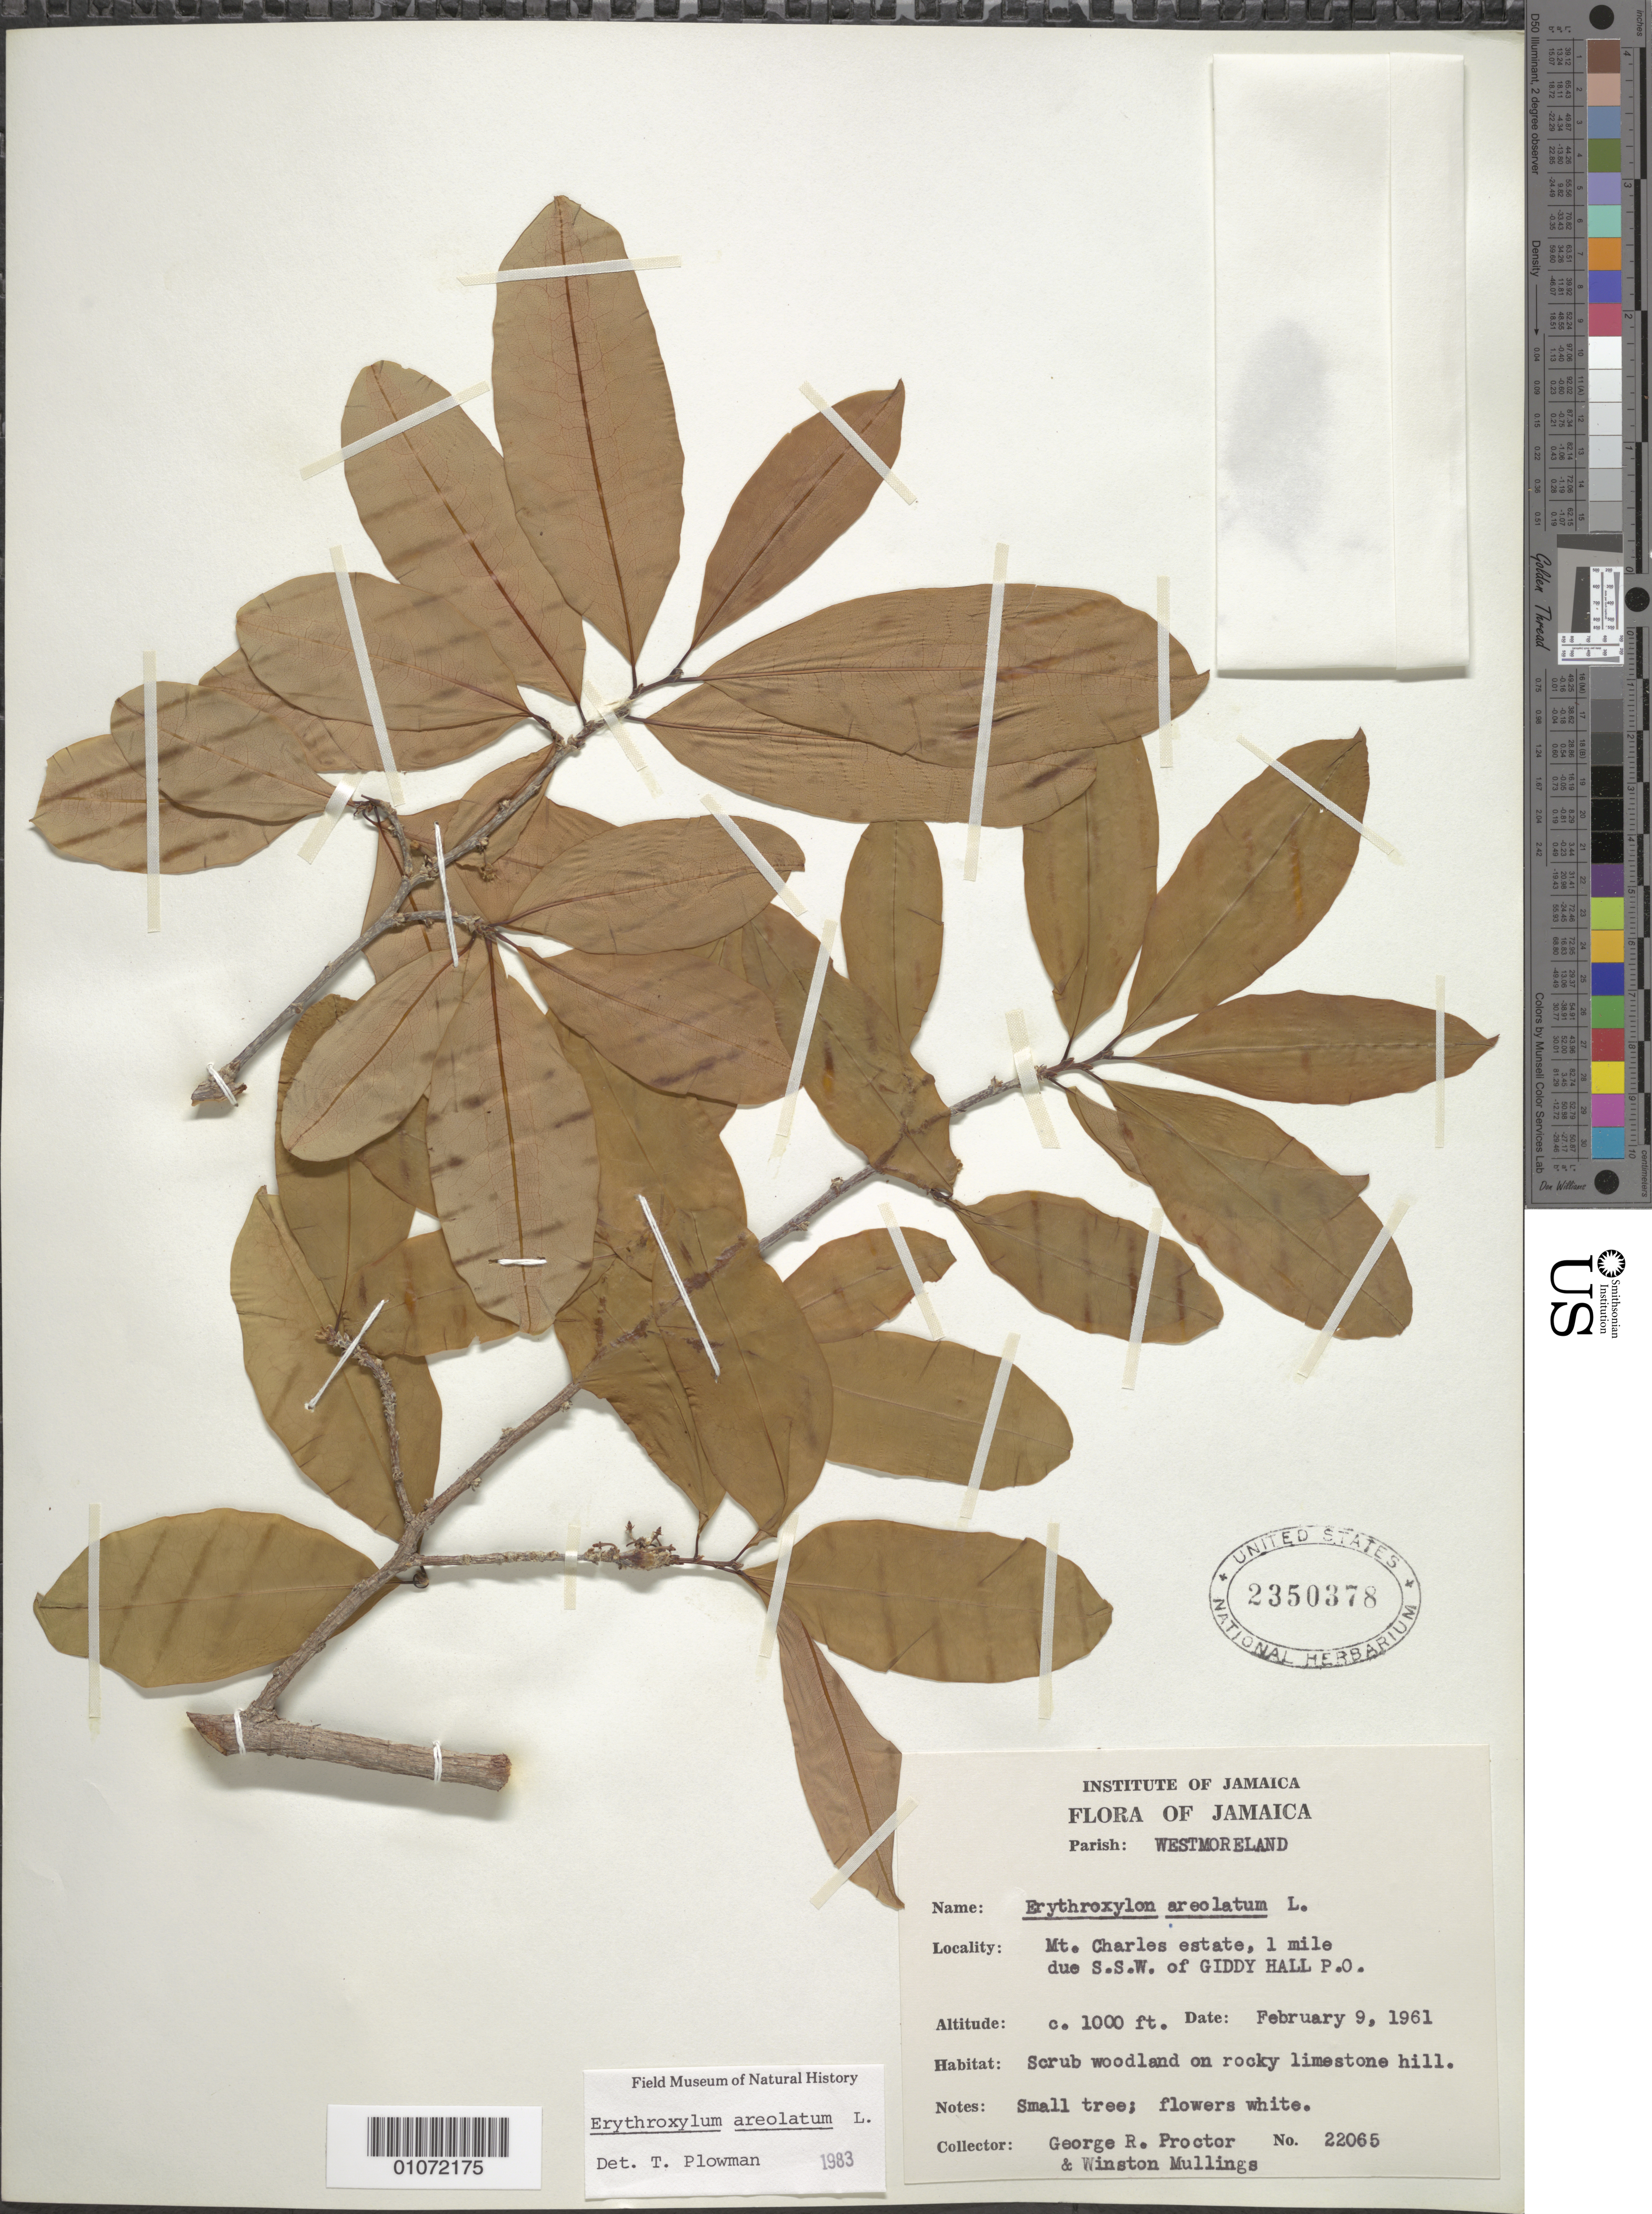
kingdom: Plantae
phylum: Tracheophyta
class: Magnoliopsida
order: Malpighiales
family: Erythroxylaceae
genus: Erythroxylum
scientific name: Erythroxylum aerolatum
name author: L.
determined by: Plowman, T.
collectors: G. R. Proctor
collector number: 22065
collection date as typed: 09 Feb 1961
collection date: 1961-02-09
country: Jamaica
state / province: Westmoreland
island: Jamaica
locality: Mt. Charles estate, 1 mile due S.S.W of GIDDY HALE P.O. Scrub woodland on rocky limestone hill.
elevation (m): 305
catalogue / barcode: US 2350378